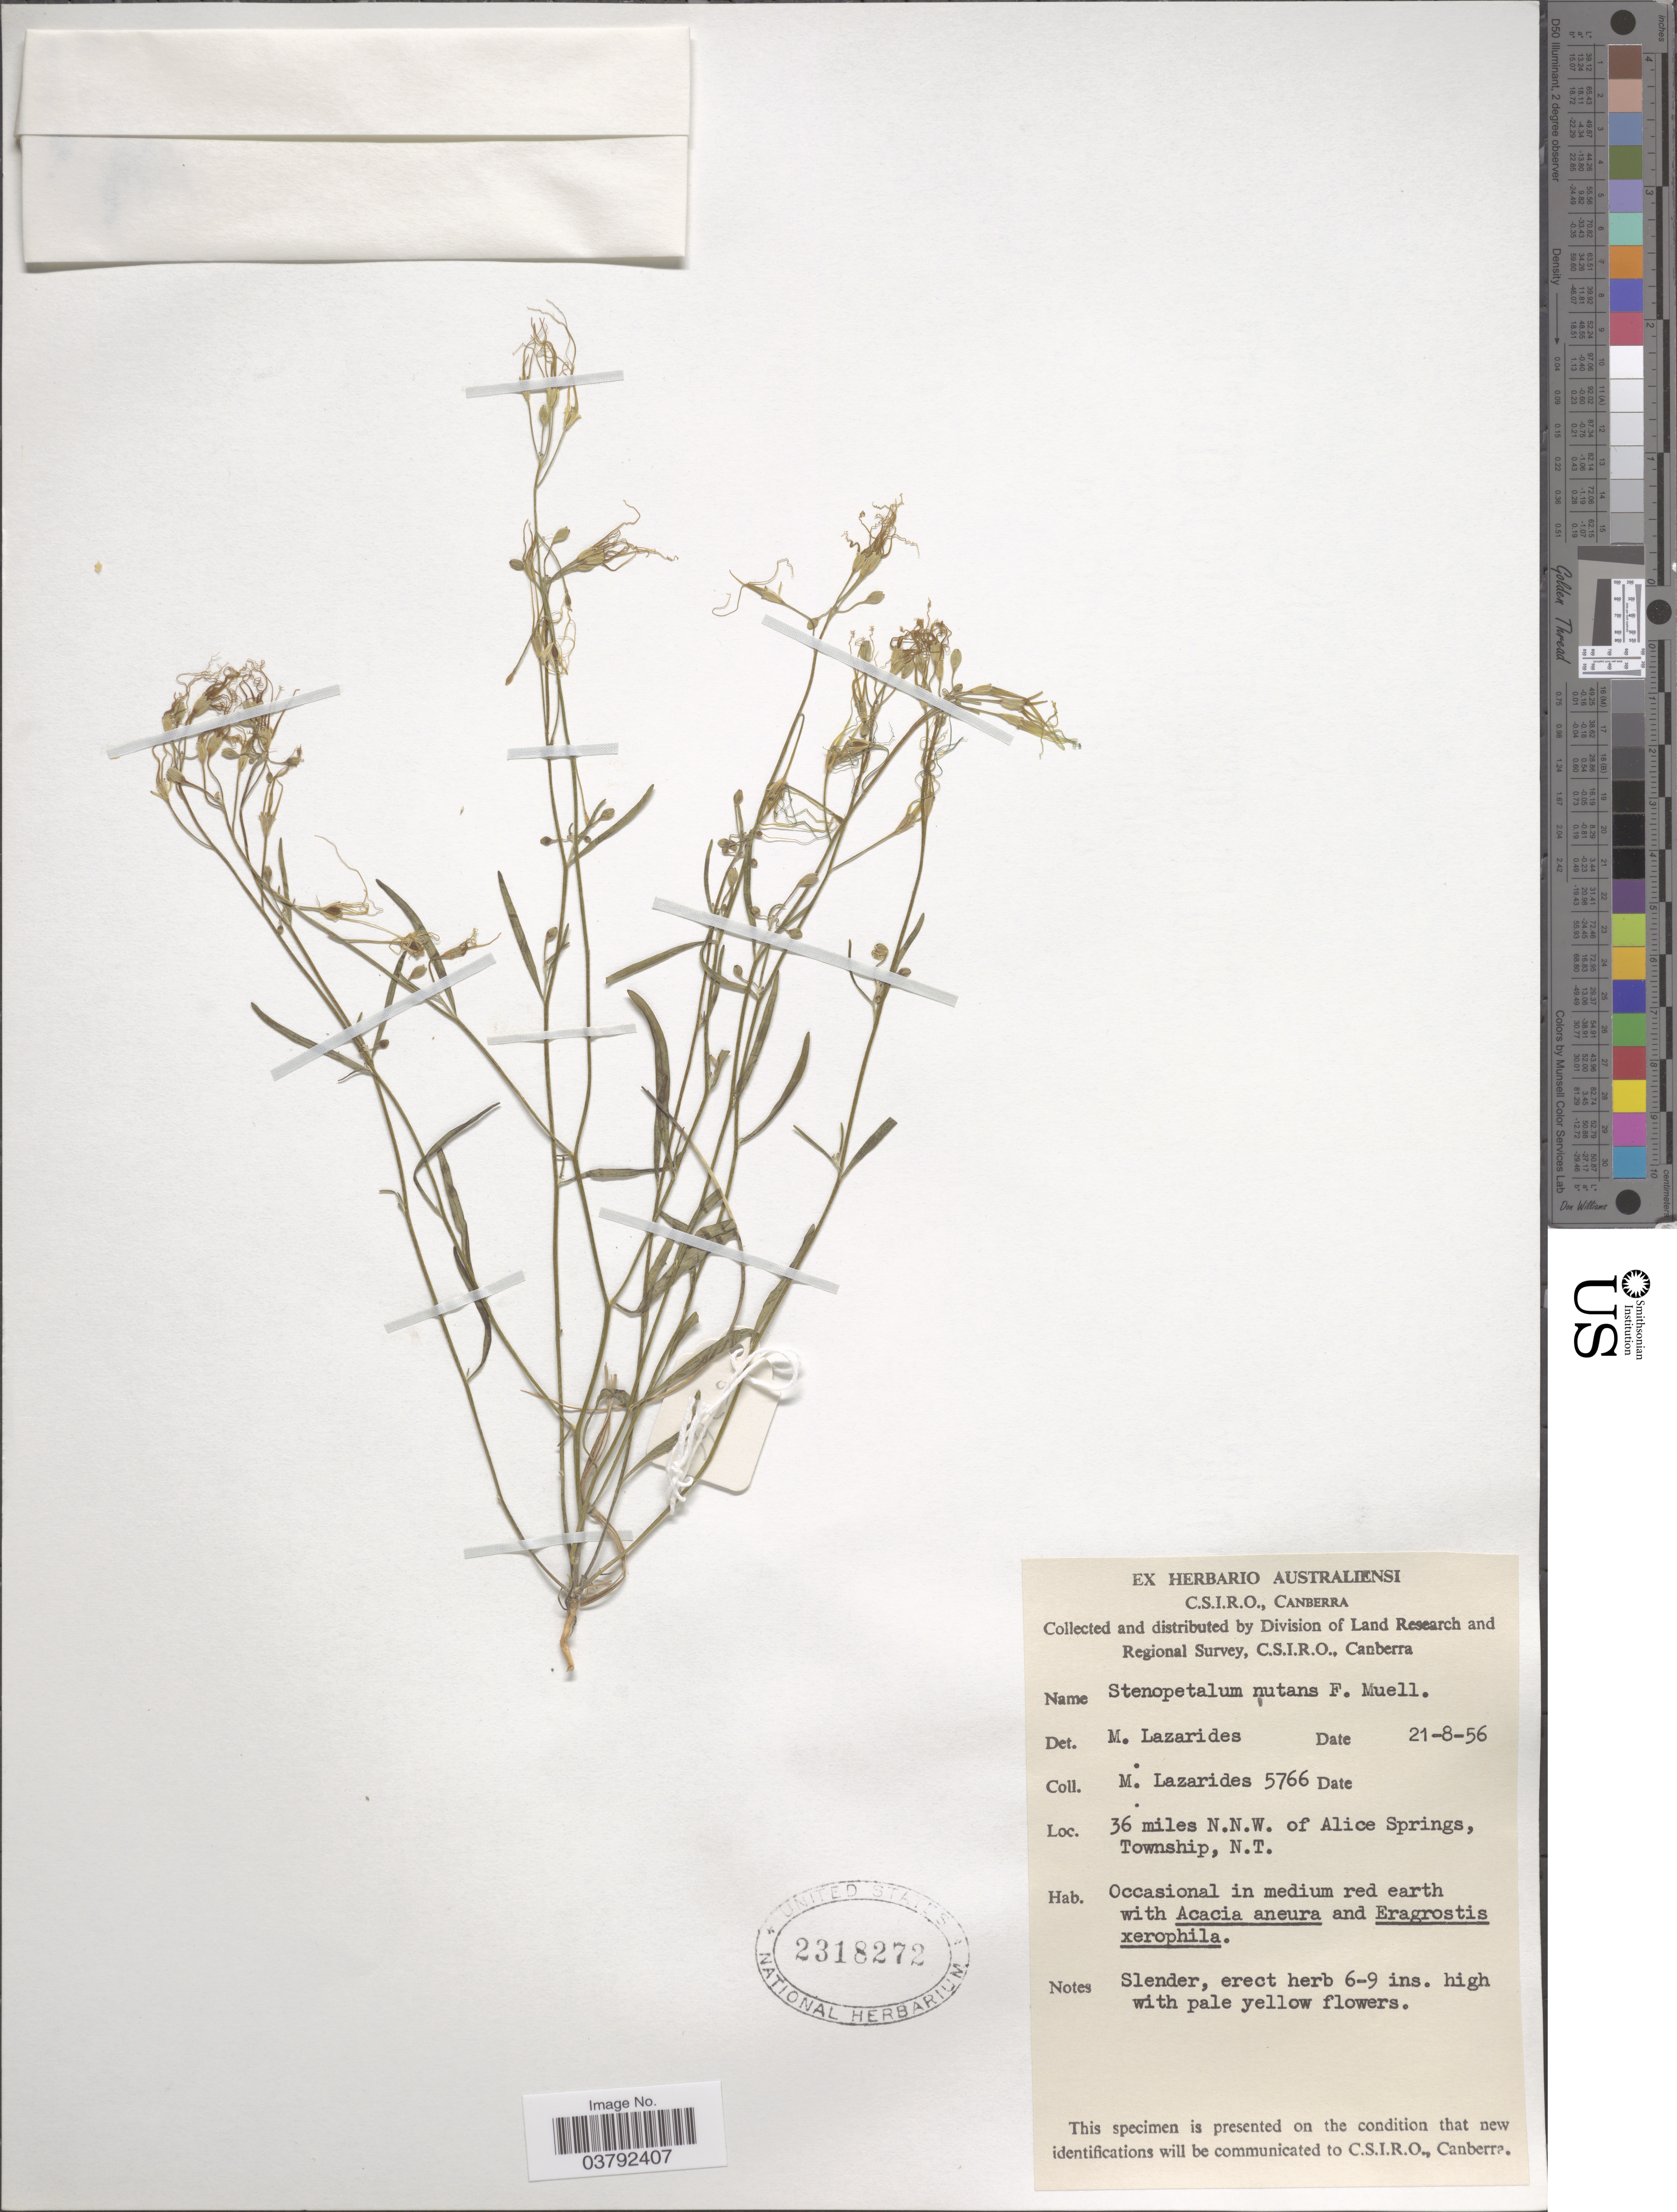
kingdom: Plantae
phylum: Tracheophyta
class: Magnoliopsida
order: Brassicales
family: Brassicaceae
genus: Stenopetalum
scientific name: Stenopetalum nutans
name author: F. Muell.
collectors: M. Lazarides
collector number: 5766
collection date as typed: Transcribed d/m/y: 21/8/56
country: Australia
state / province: Northern Territory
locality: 36 miles N.N.W. of Alice Springs, Township.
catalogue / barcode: US 2318272